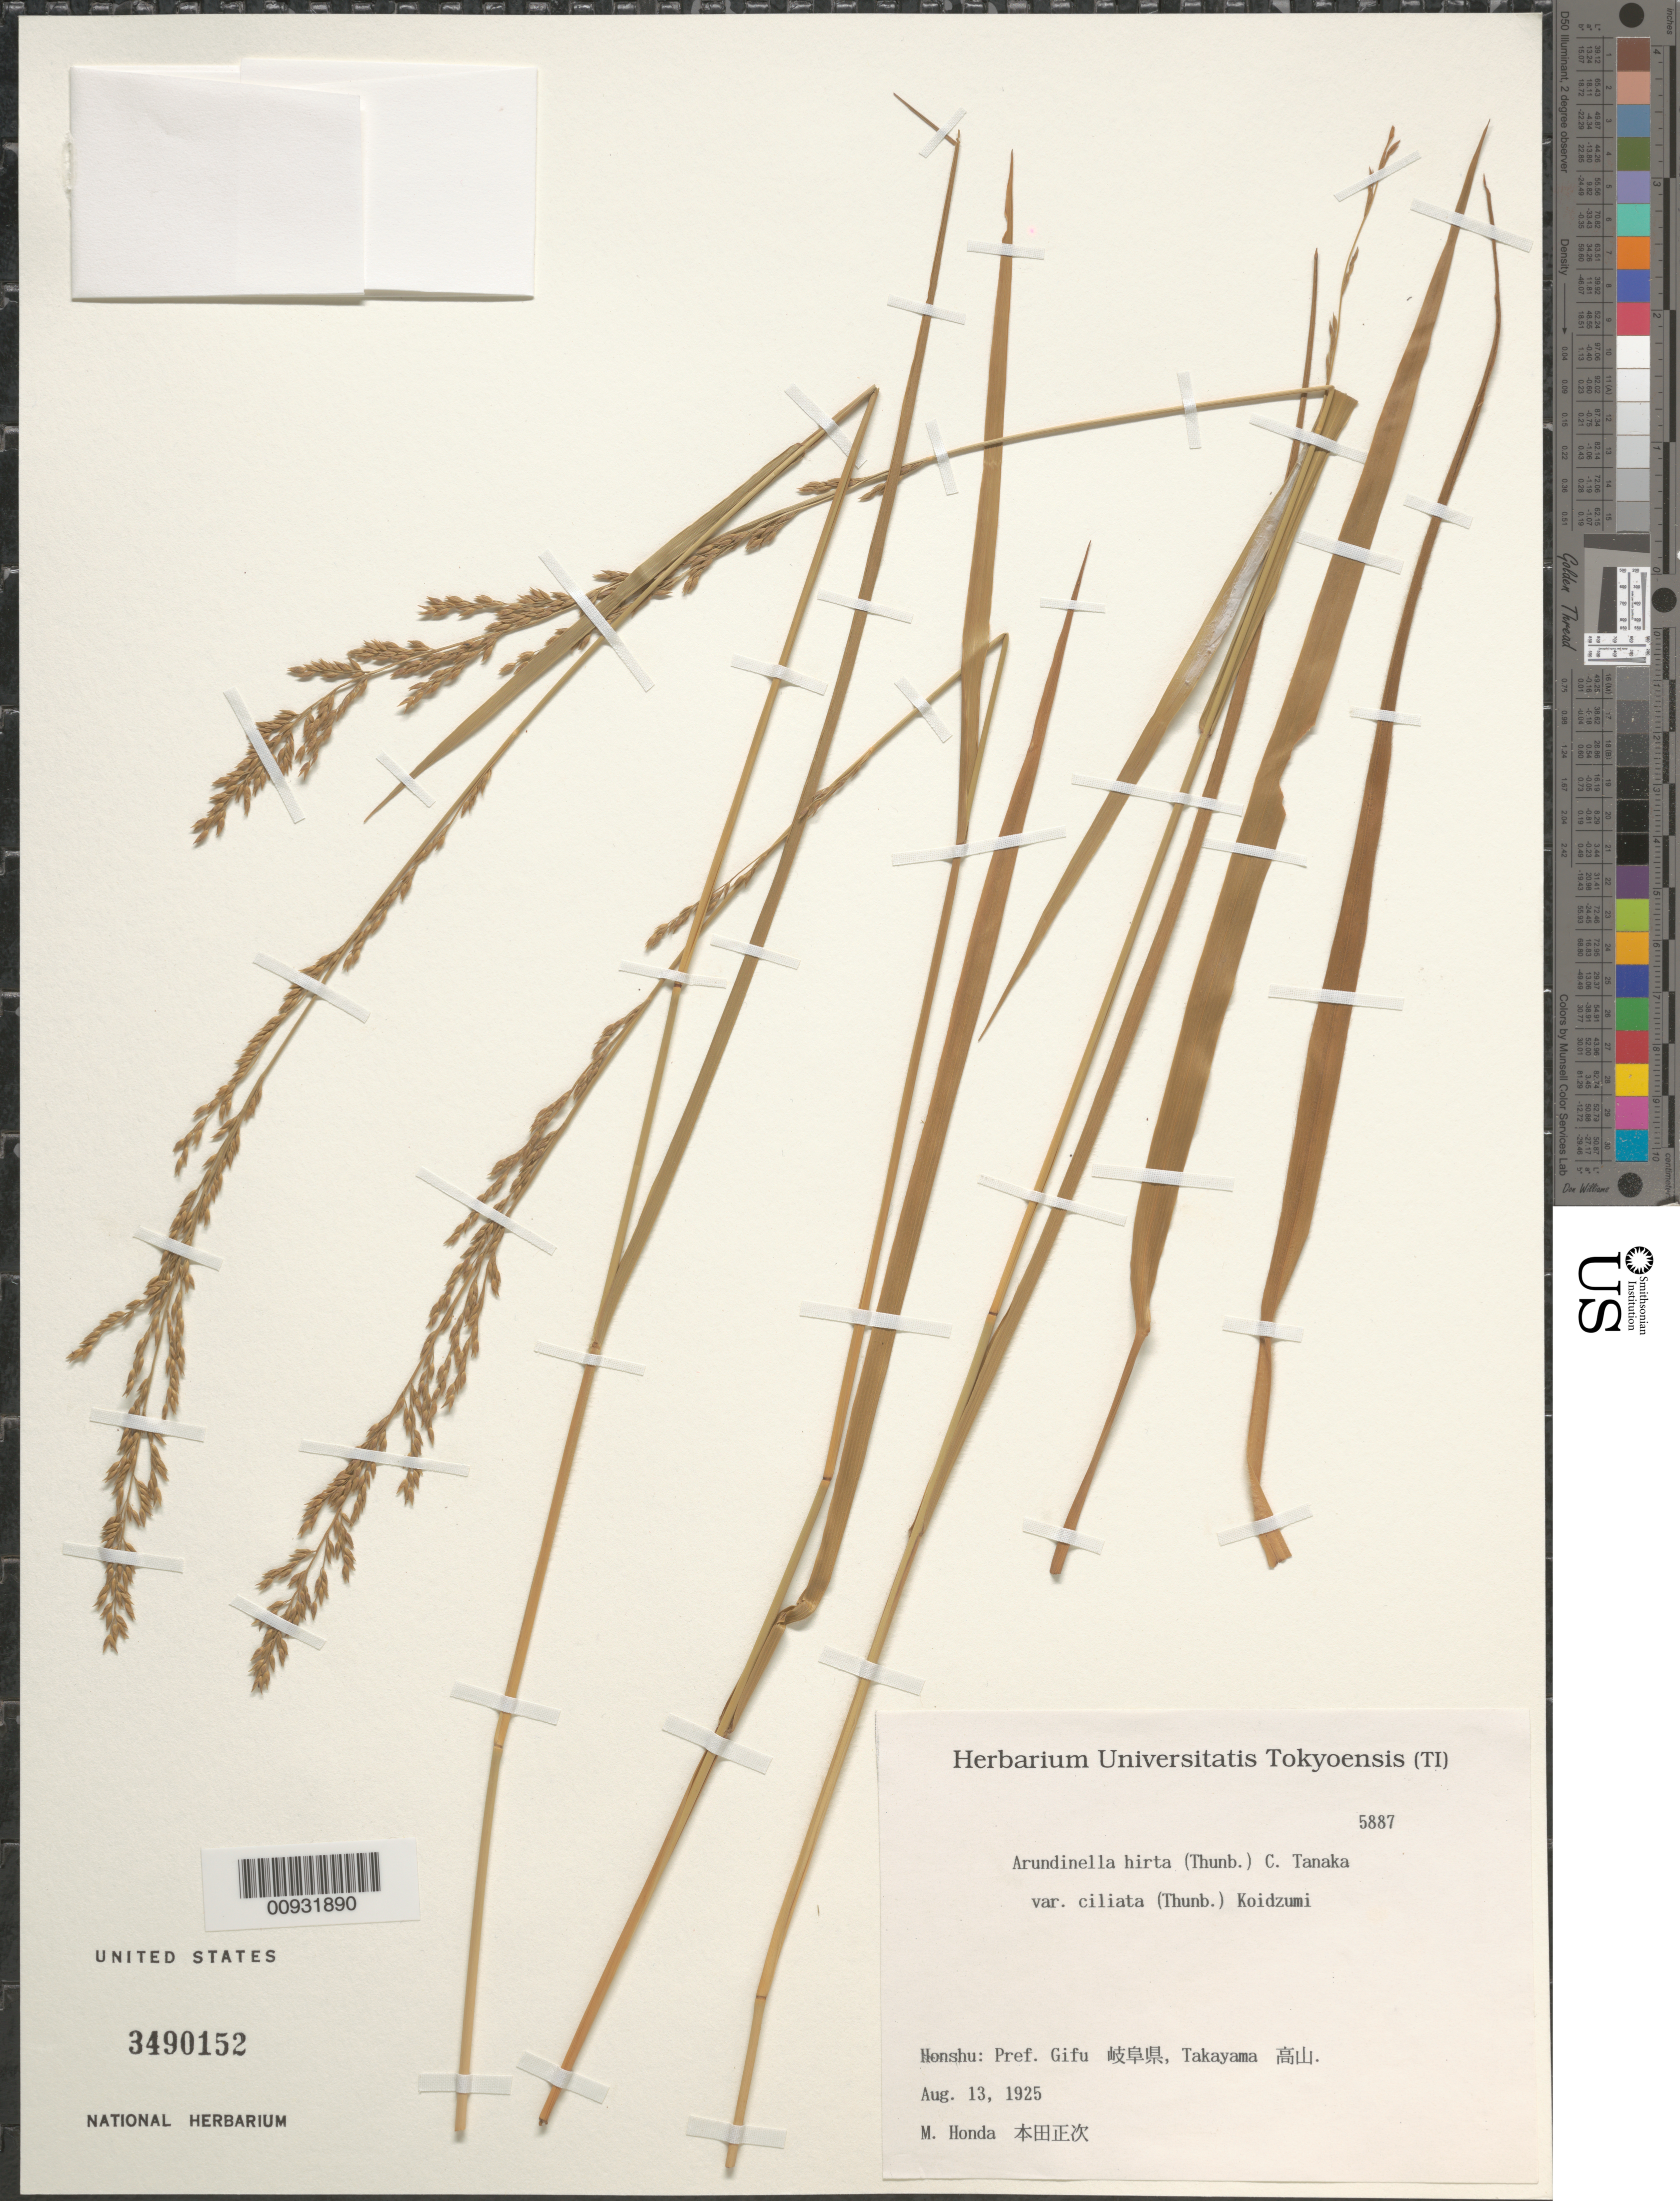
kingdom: Plantae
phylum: Tracheophyta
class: Liliopsida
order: Poales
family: Poaceae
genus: Arundinella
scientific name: Arundinella hirta var. ciliata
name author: (Thunb.) Koidz.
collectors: M. Honda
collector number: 5887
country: Japan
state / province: Gihu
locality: Gifu, Takayama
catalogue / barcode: US 3490152